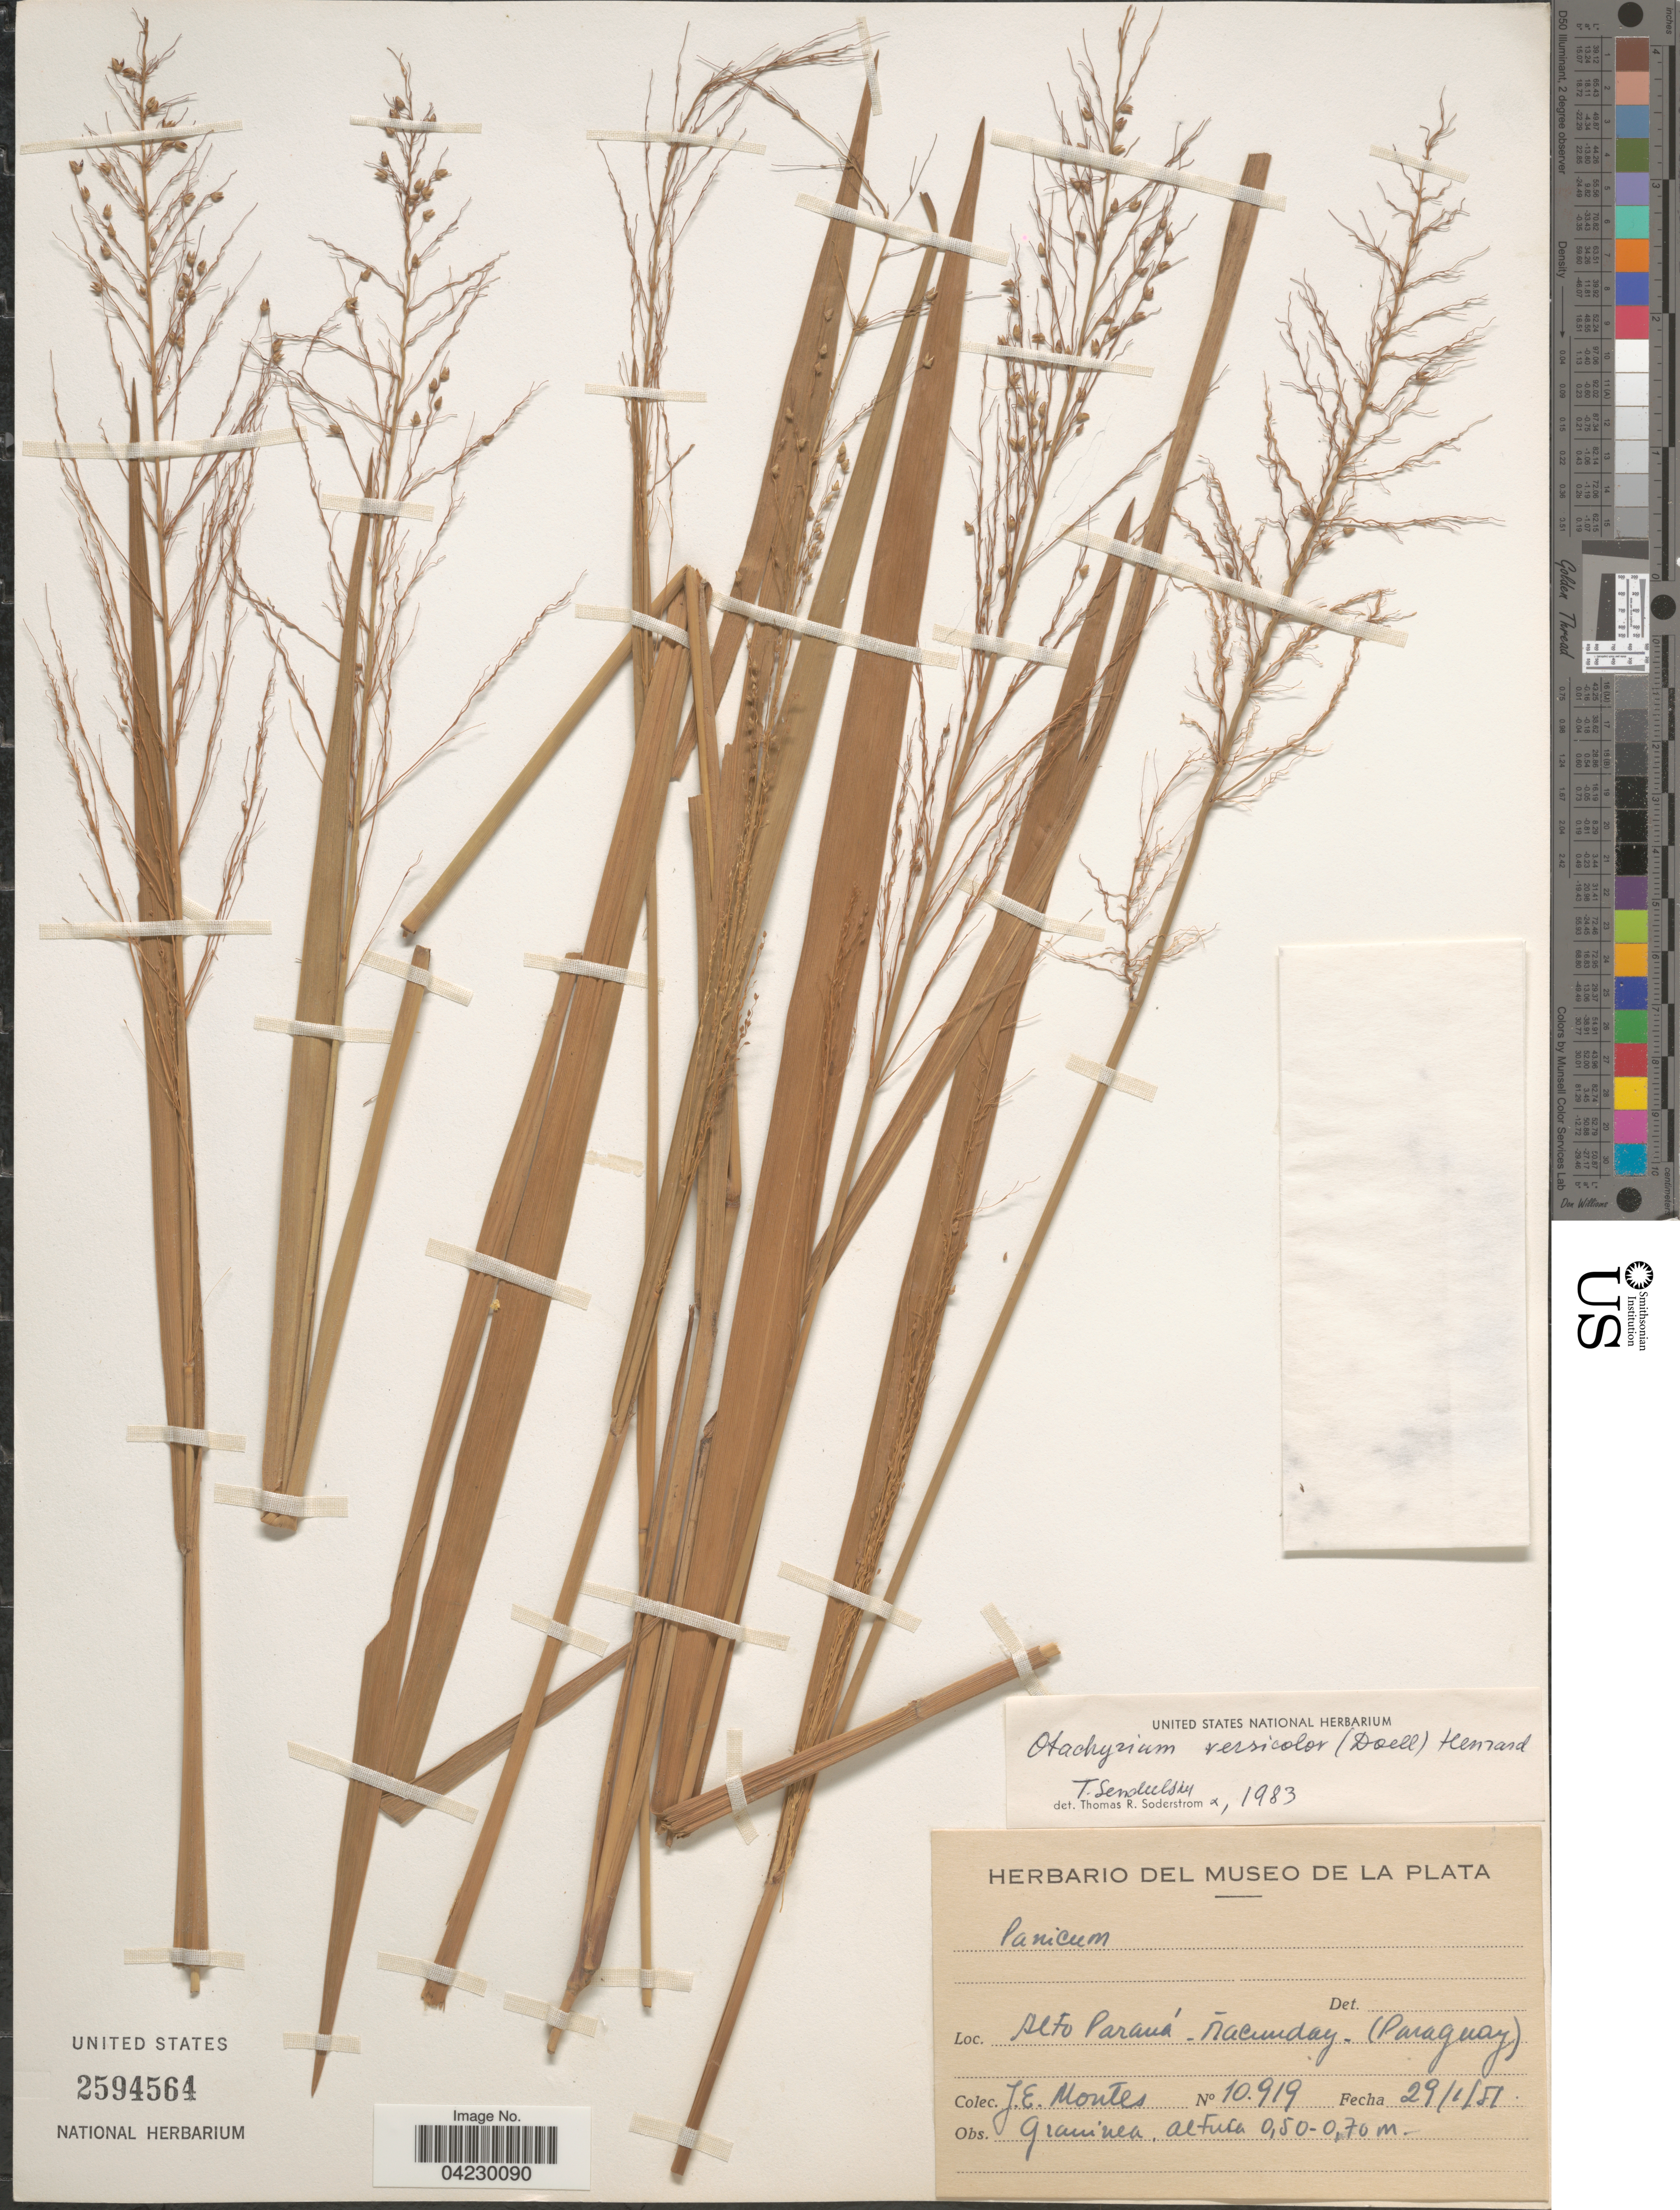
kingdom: Plantae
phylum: Tracheophyta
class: Liliopsida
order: Poales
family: Poaceae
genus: Otachyrium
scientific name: Otachyrium versicolor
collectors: J. E. Montes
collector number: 10919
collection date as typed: Transcribed d/m/y: 29/1/51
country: Paraguay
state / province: Alto Parana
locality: Ñacunday.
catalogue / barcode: US 2594564